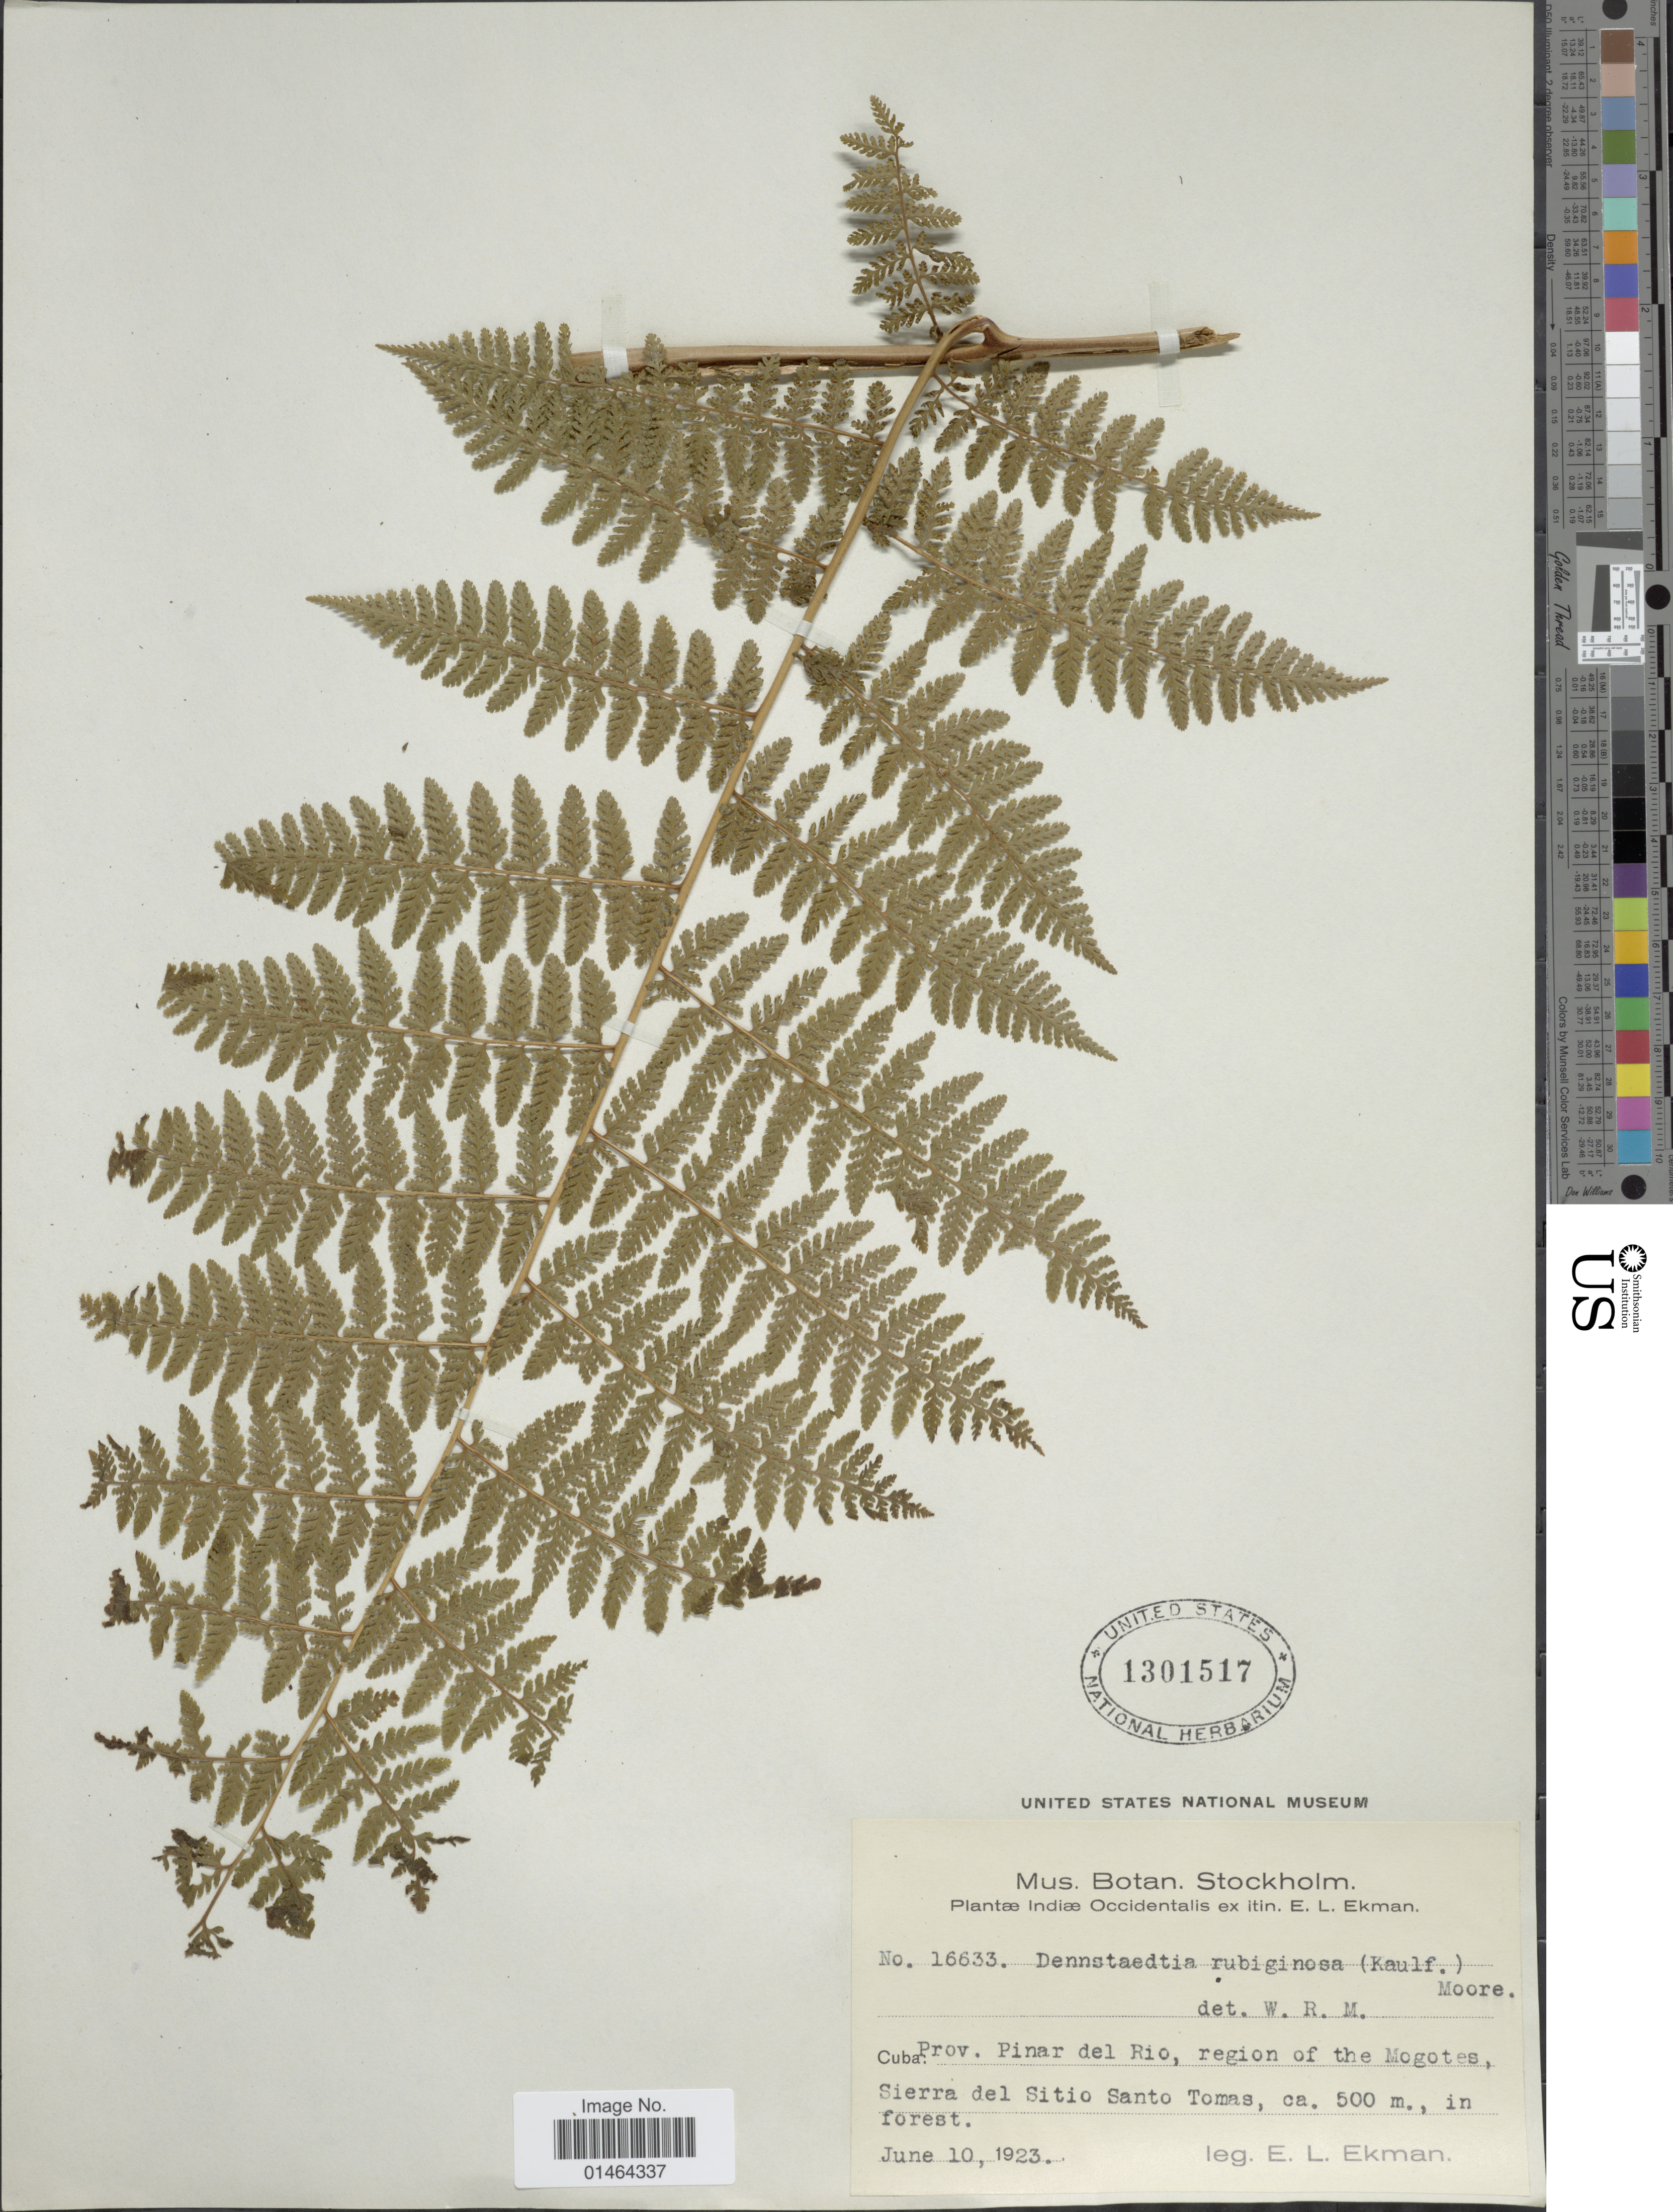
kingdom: Plantae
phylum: Tracheophyta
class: Polypodiopsida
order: Polypodiales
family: Dennstaedtiaceae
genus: Dennstaedtia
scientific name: Dennstaedtia cicutaria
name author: (Sw.) T. Moore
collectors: E. L. Ekman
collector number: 16633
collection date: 1923-06-10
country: Cuba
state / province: Pinar del Río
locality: Region of the Mogotes, Sierra del Sitio Santo Tomas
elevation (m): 500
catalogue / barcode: US 1301517